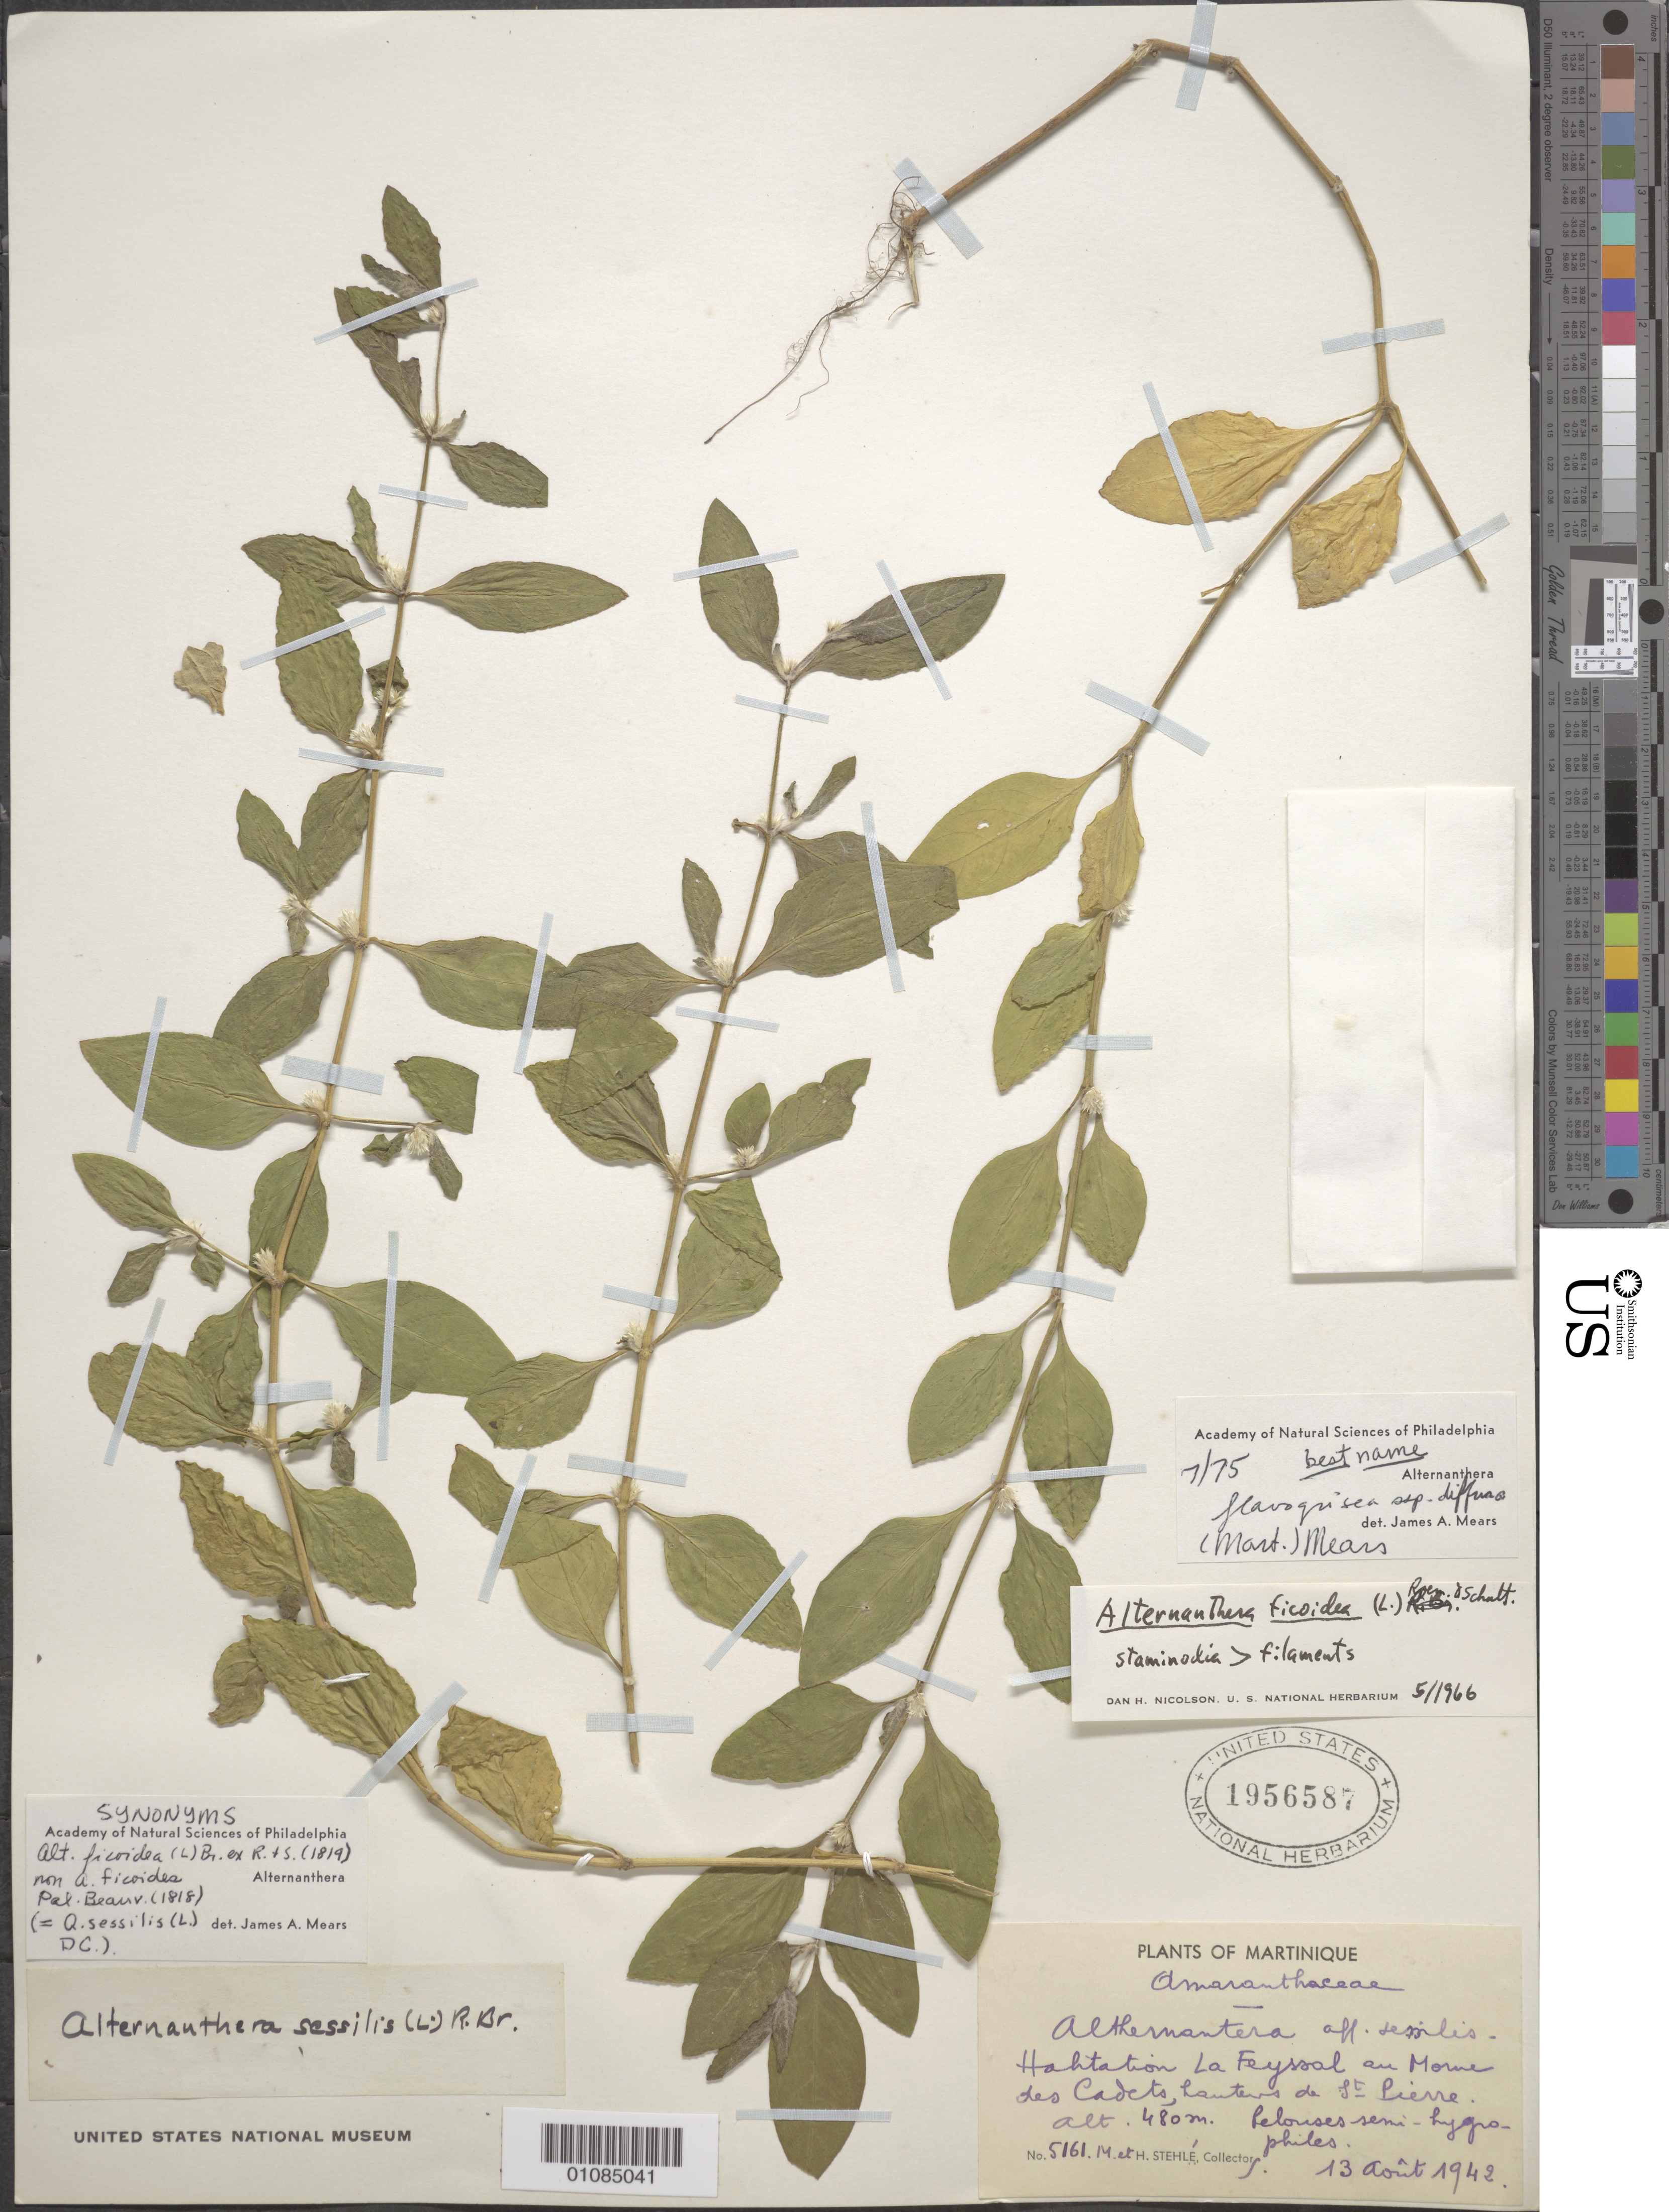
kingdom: Plantae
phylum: Tracheophyta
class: Magnoliopsida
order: Caryophyllales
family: Amaranthaceae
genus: Alternanthera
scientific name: Alternanthera flavogrisea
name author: Urb.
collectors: H. Stehlé & M. Stehlé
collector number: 5161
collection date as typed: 13 Aug 1942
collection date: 1942-08-13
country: Martinique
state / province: Saint-Pierre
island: Martinique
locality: Habitation La Feyssal au Morne des Cadets, hauters de St. Pierre.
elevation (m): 480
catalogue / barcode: US 1956587